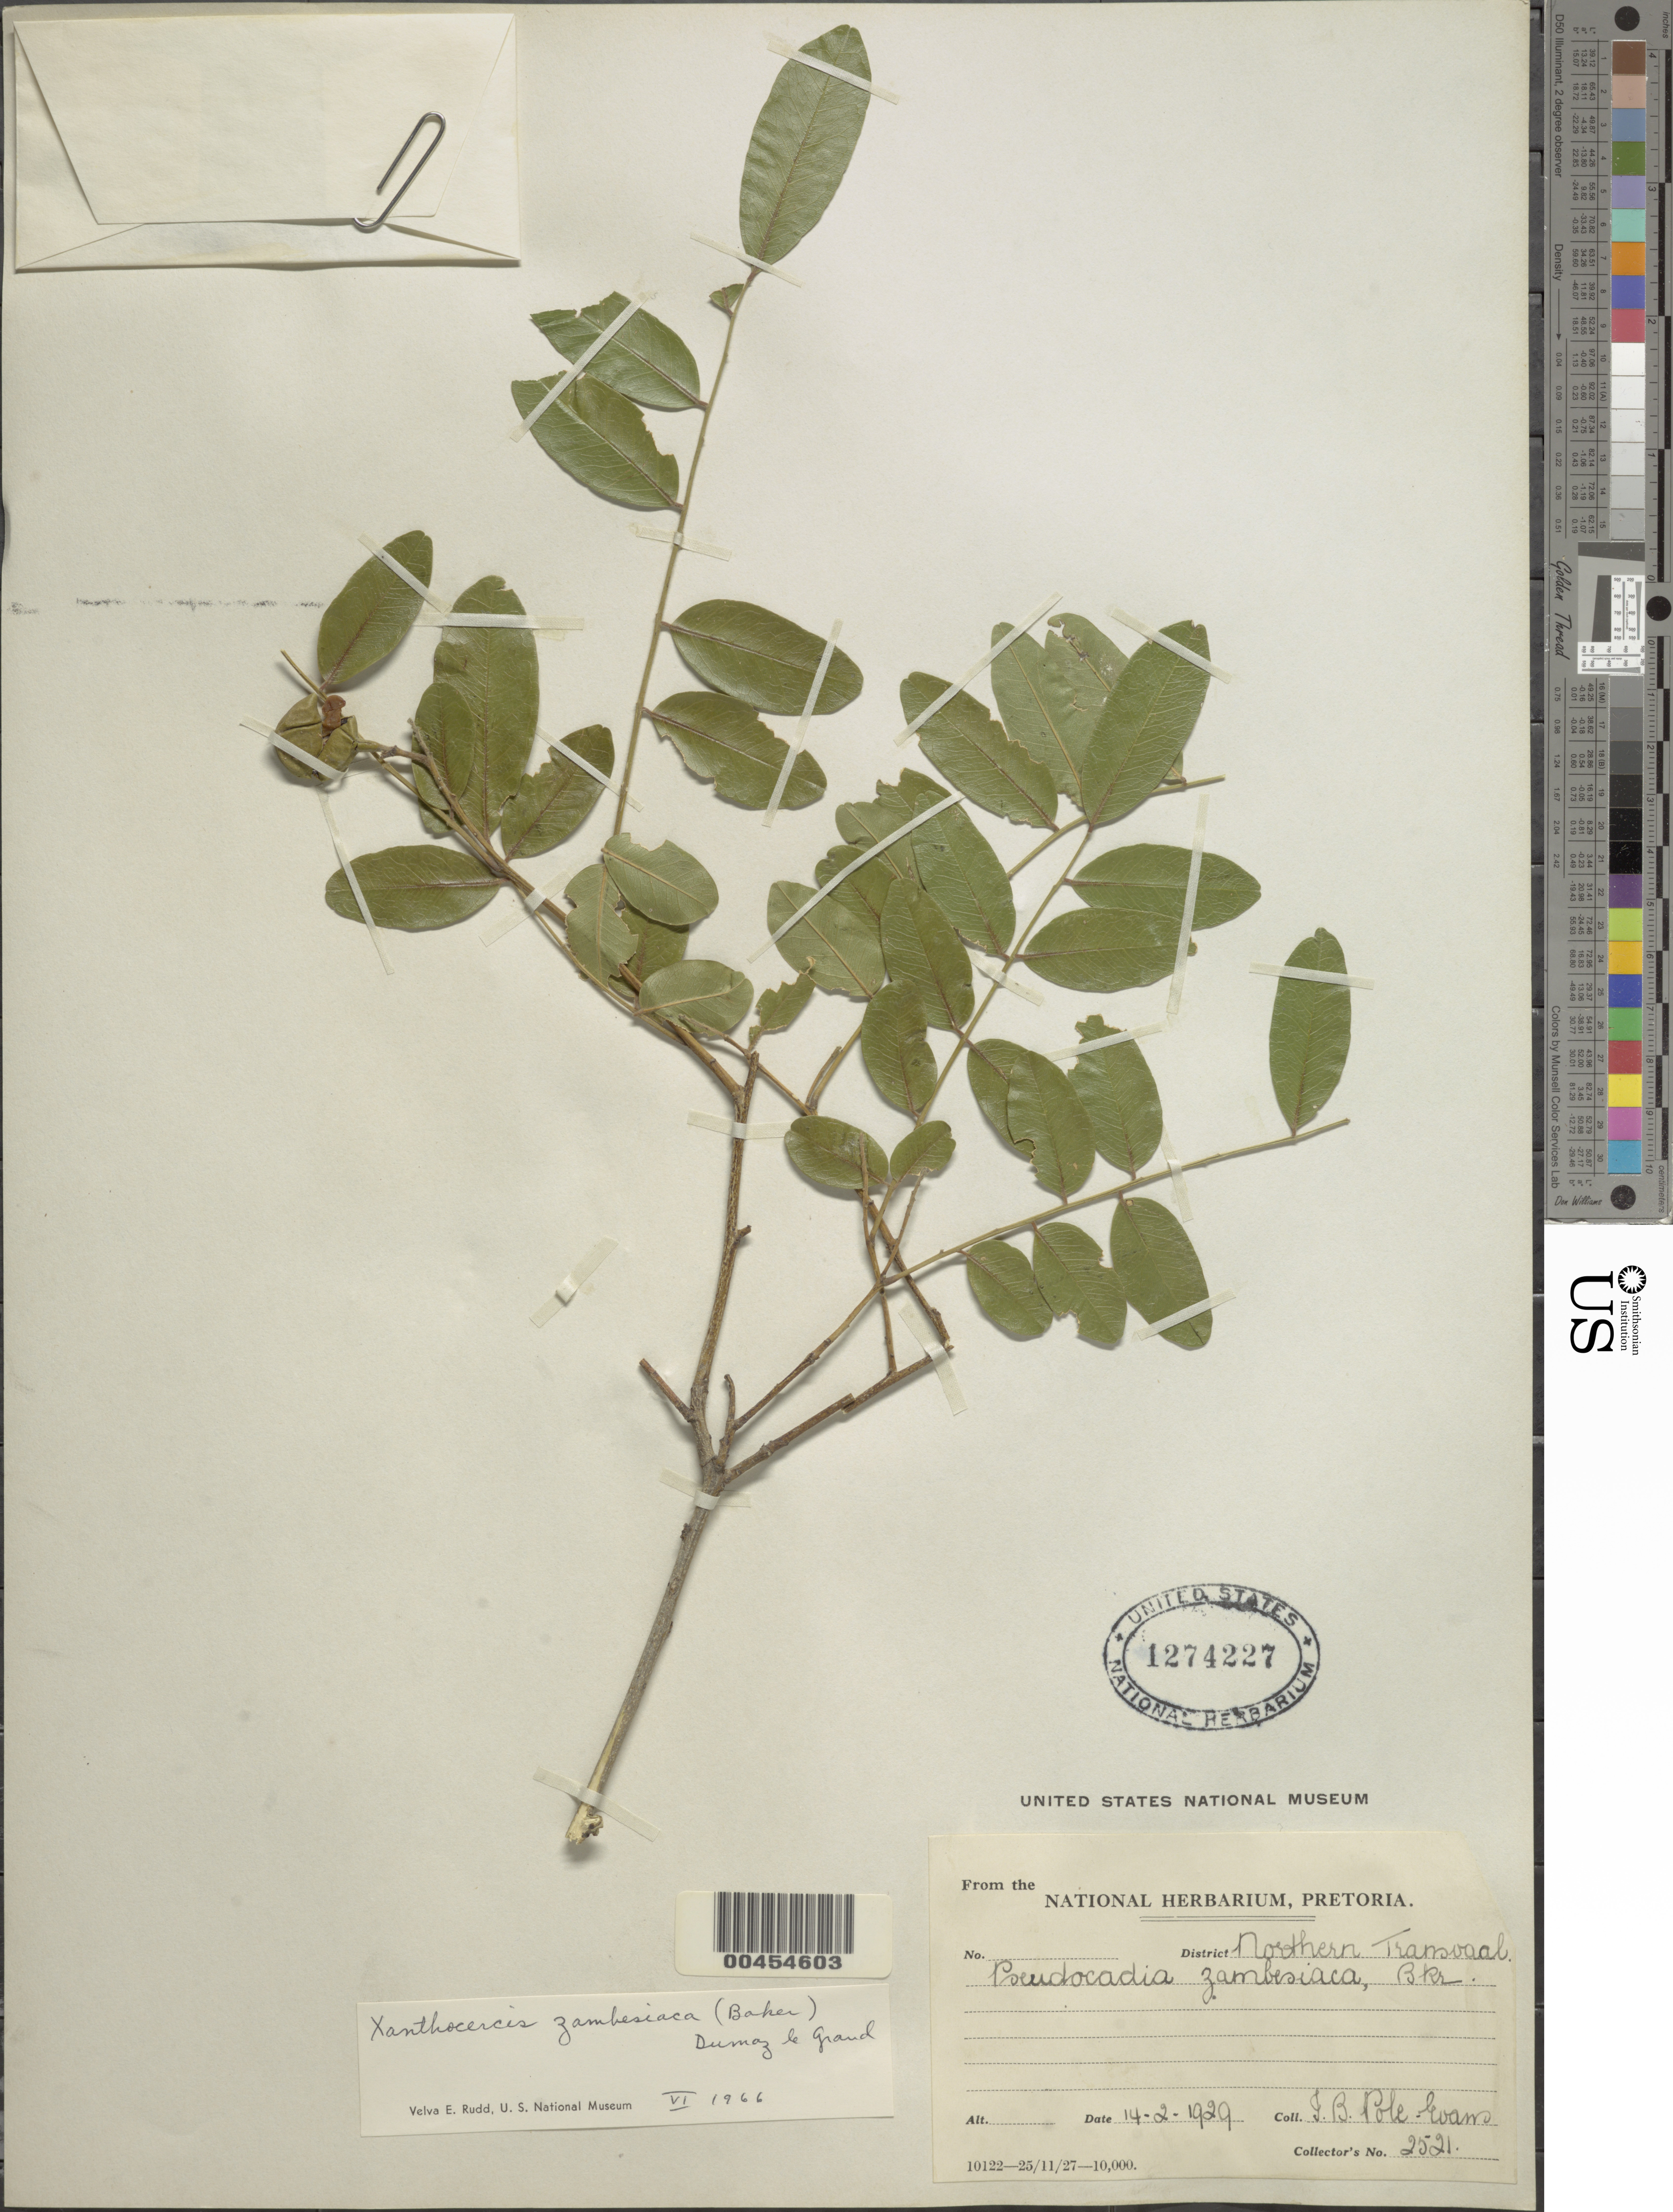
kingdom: Plantae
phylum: Tracheophyta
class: Magnoliopsida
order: Fabales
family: Fabaceae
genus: Xanthocercis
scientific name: Xanthocercis zambesiaca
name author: (Baker) Dumez Le Grand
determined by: Rudd, V. E.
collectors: I. B. Pole-Evans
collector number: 2521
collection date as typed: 14 Feb 1929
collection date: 1929-02-14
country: South Africa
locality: Northern transvaal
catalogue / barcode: US 1274227